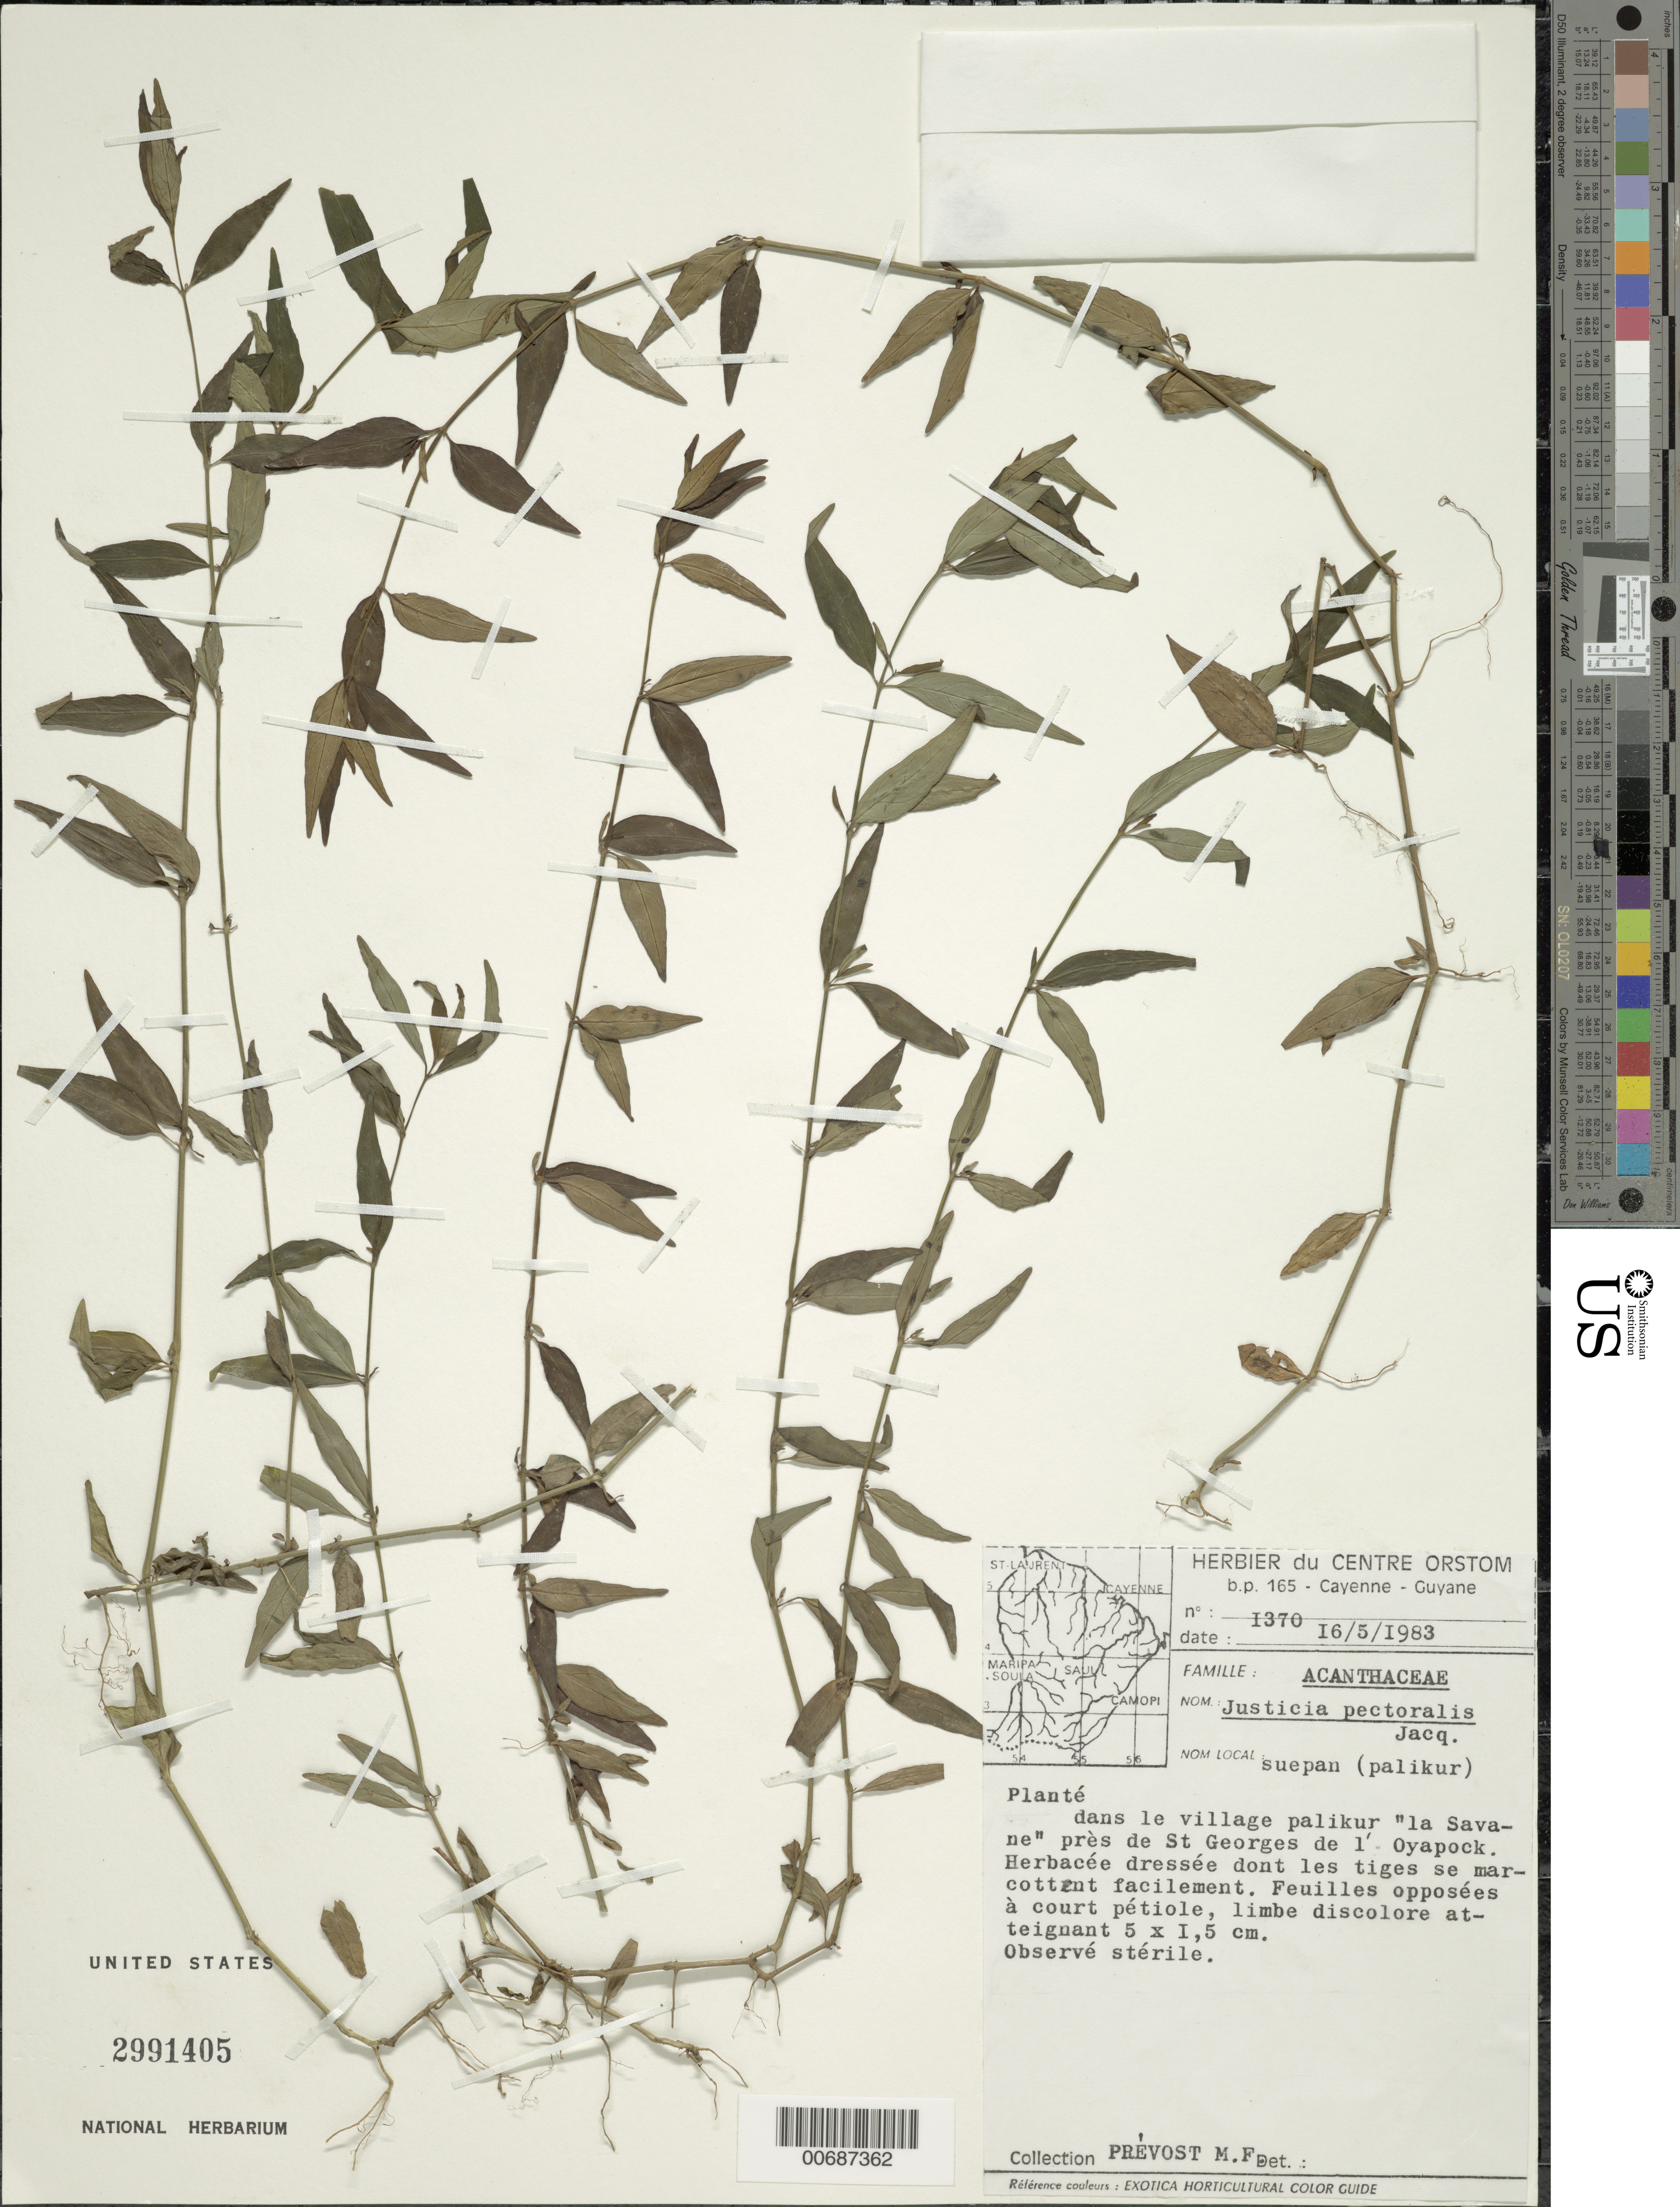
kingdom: Plantae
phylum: Tracheophyta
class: Magnoliopsida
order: Lamiales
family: Acanthaceae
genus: Justicia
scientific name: Justicia pectoralis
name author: Jacq.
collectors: M.-F. Prévost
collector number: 1370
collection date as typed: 16-May-83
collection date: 1983-05-16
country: French Guiana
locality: St. Georges de l'Oyapock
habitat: Plante dans le village palikur" "la Savane" pres de St. Georges de l' Oyapock.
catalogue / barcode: US 2991405